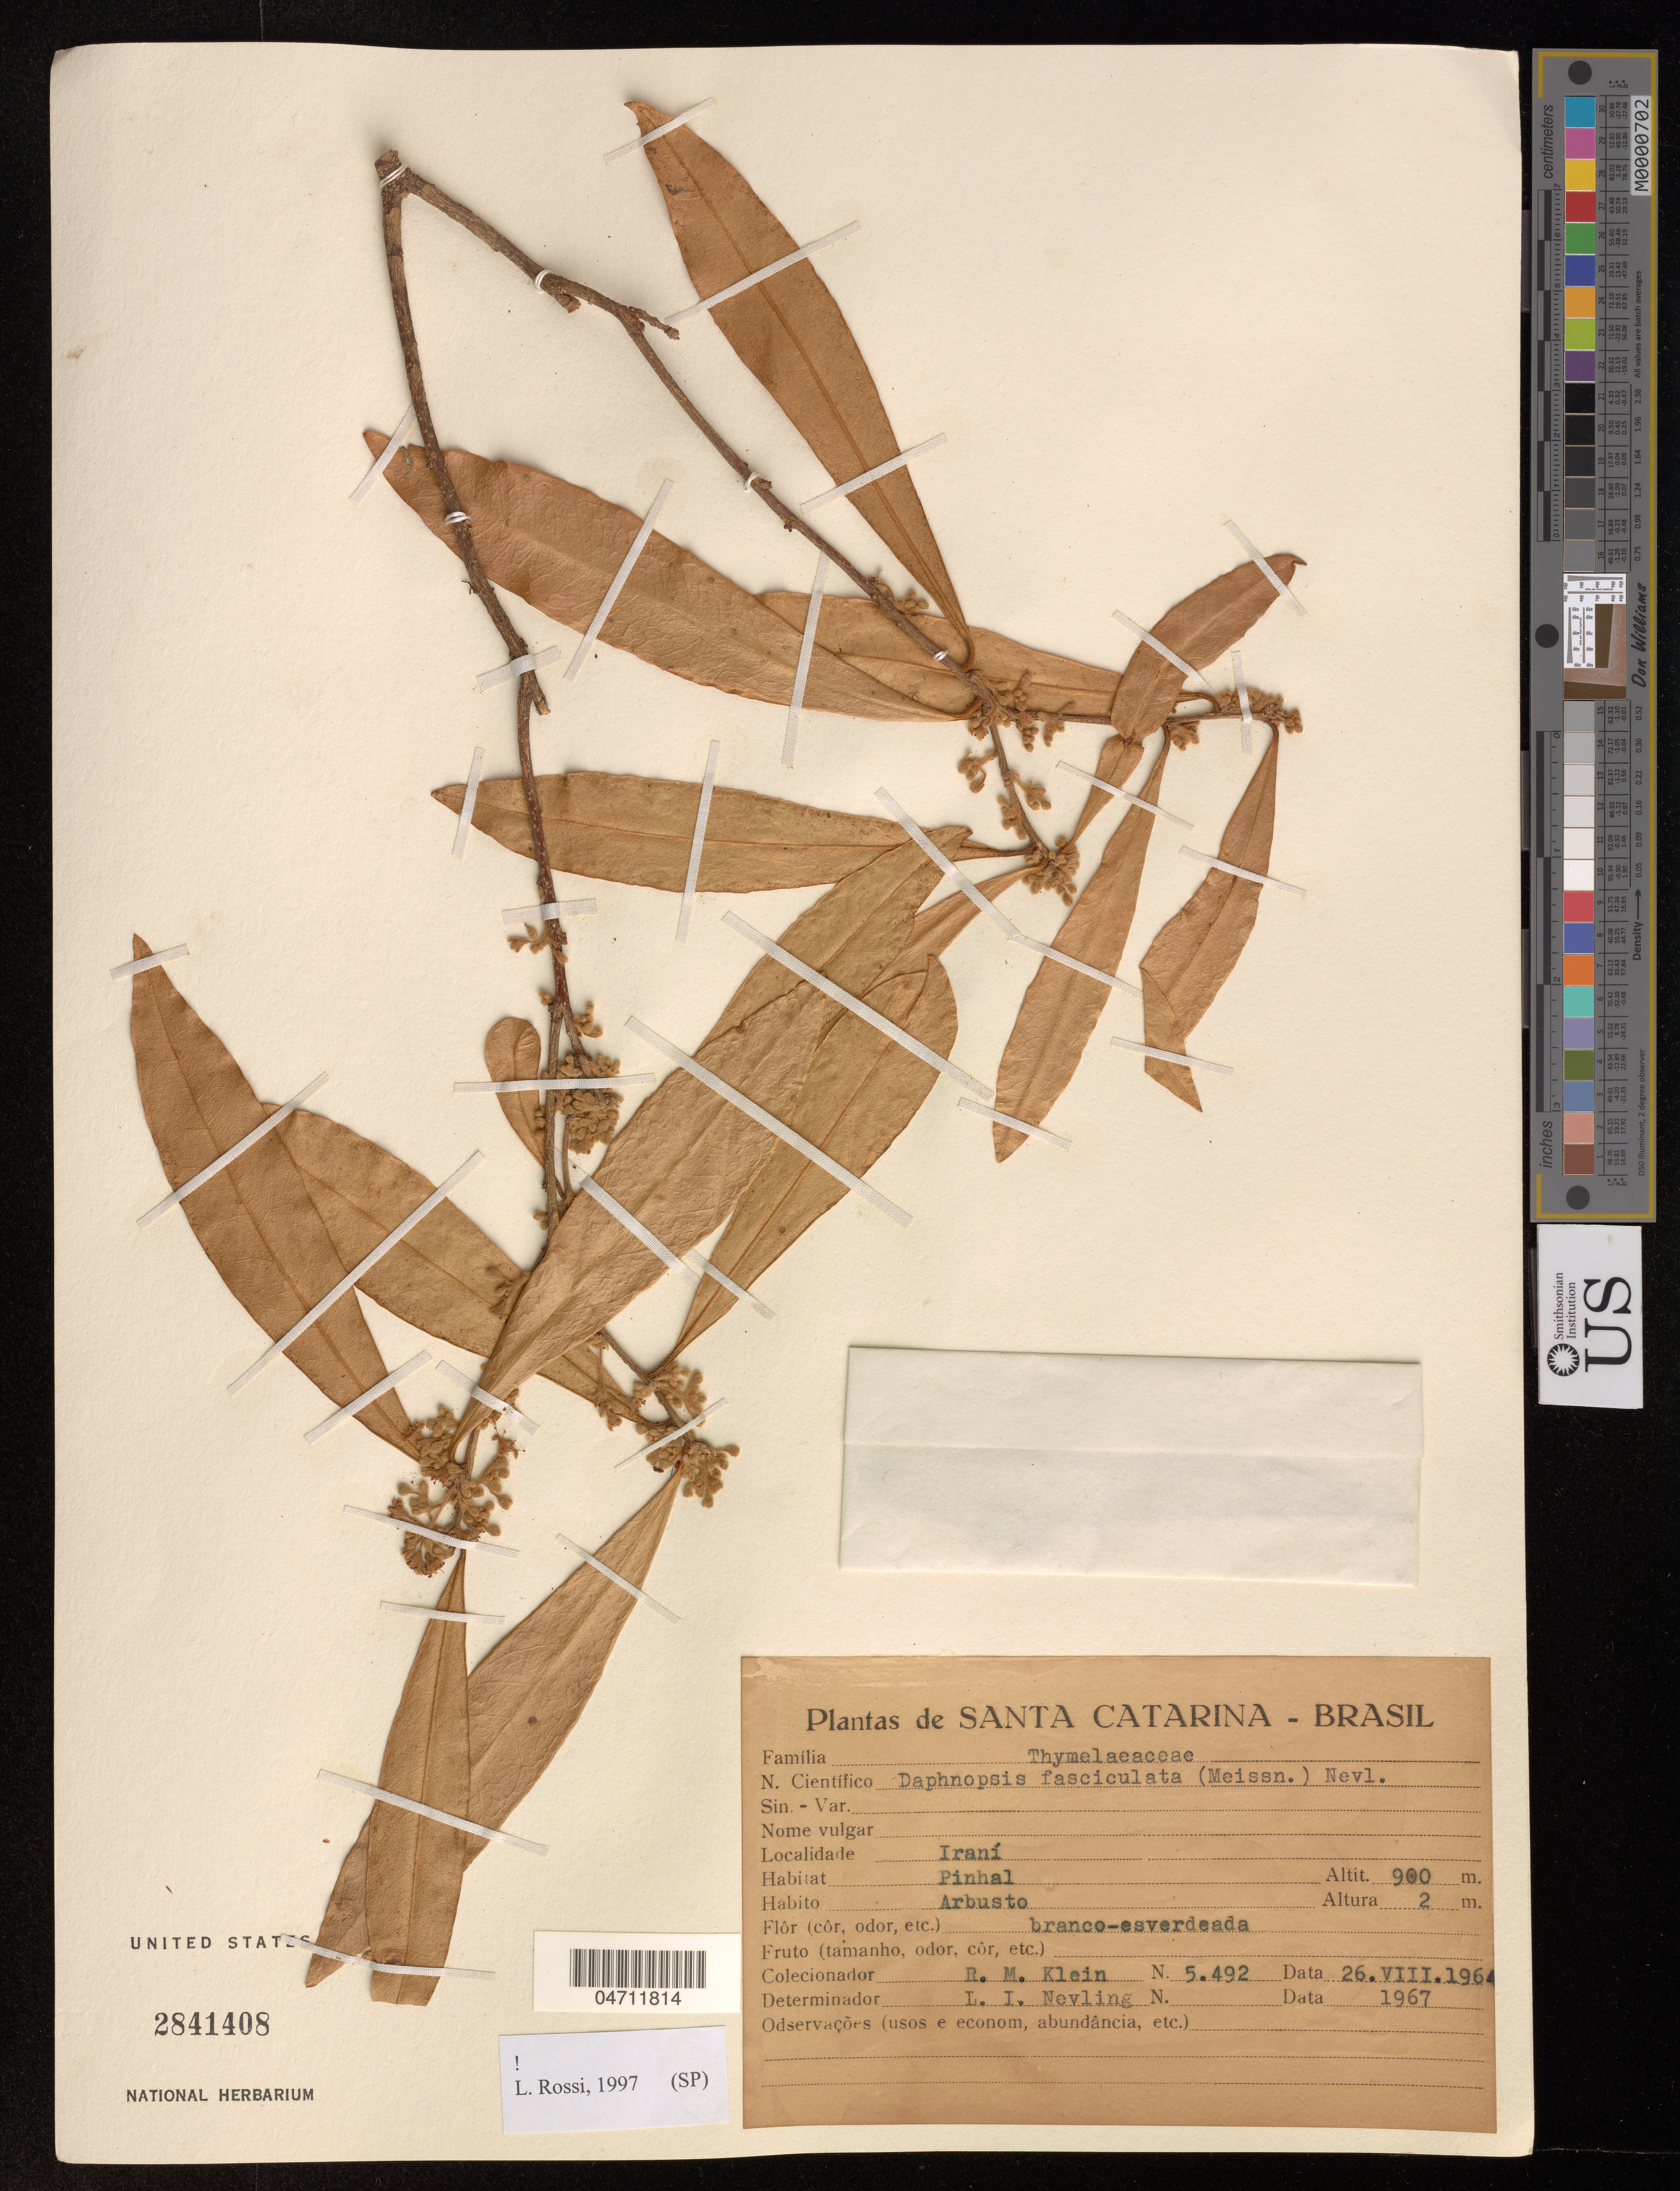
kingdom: Plantae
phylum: Tracheophyta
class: Magnoliopsida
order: Malvales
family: Thymelaeaceae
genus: Daphnopsis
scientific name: Daphnopsis fasciculata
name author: (R. Meissn.) Nevl.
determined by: Rossi, L.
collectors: R. M. Klein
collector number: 5492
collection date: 1964-08-26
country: Brazil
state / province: Santa Catarina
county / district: Irani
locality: Rio Iraní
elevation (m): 900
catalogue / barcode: US 2841408